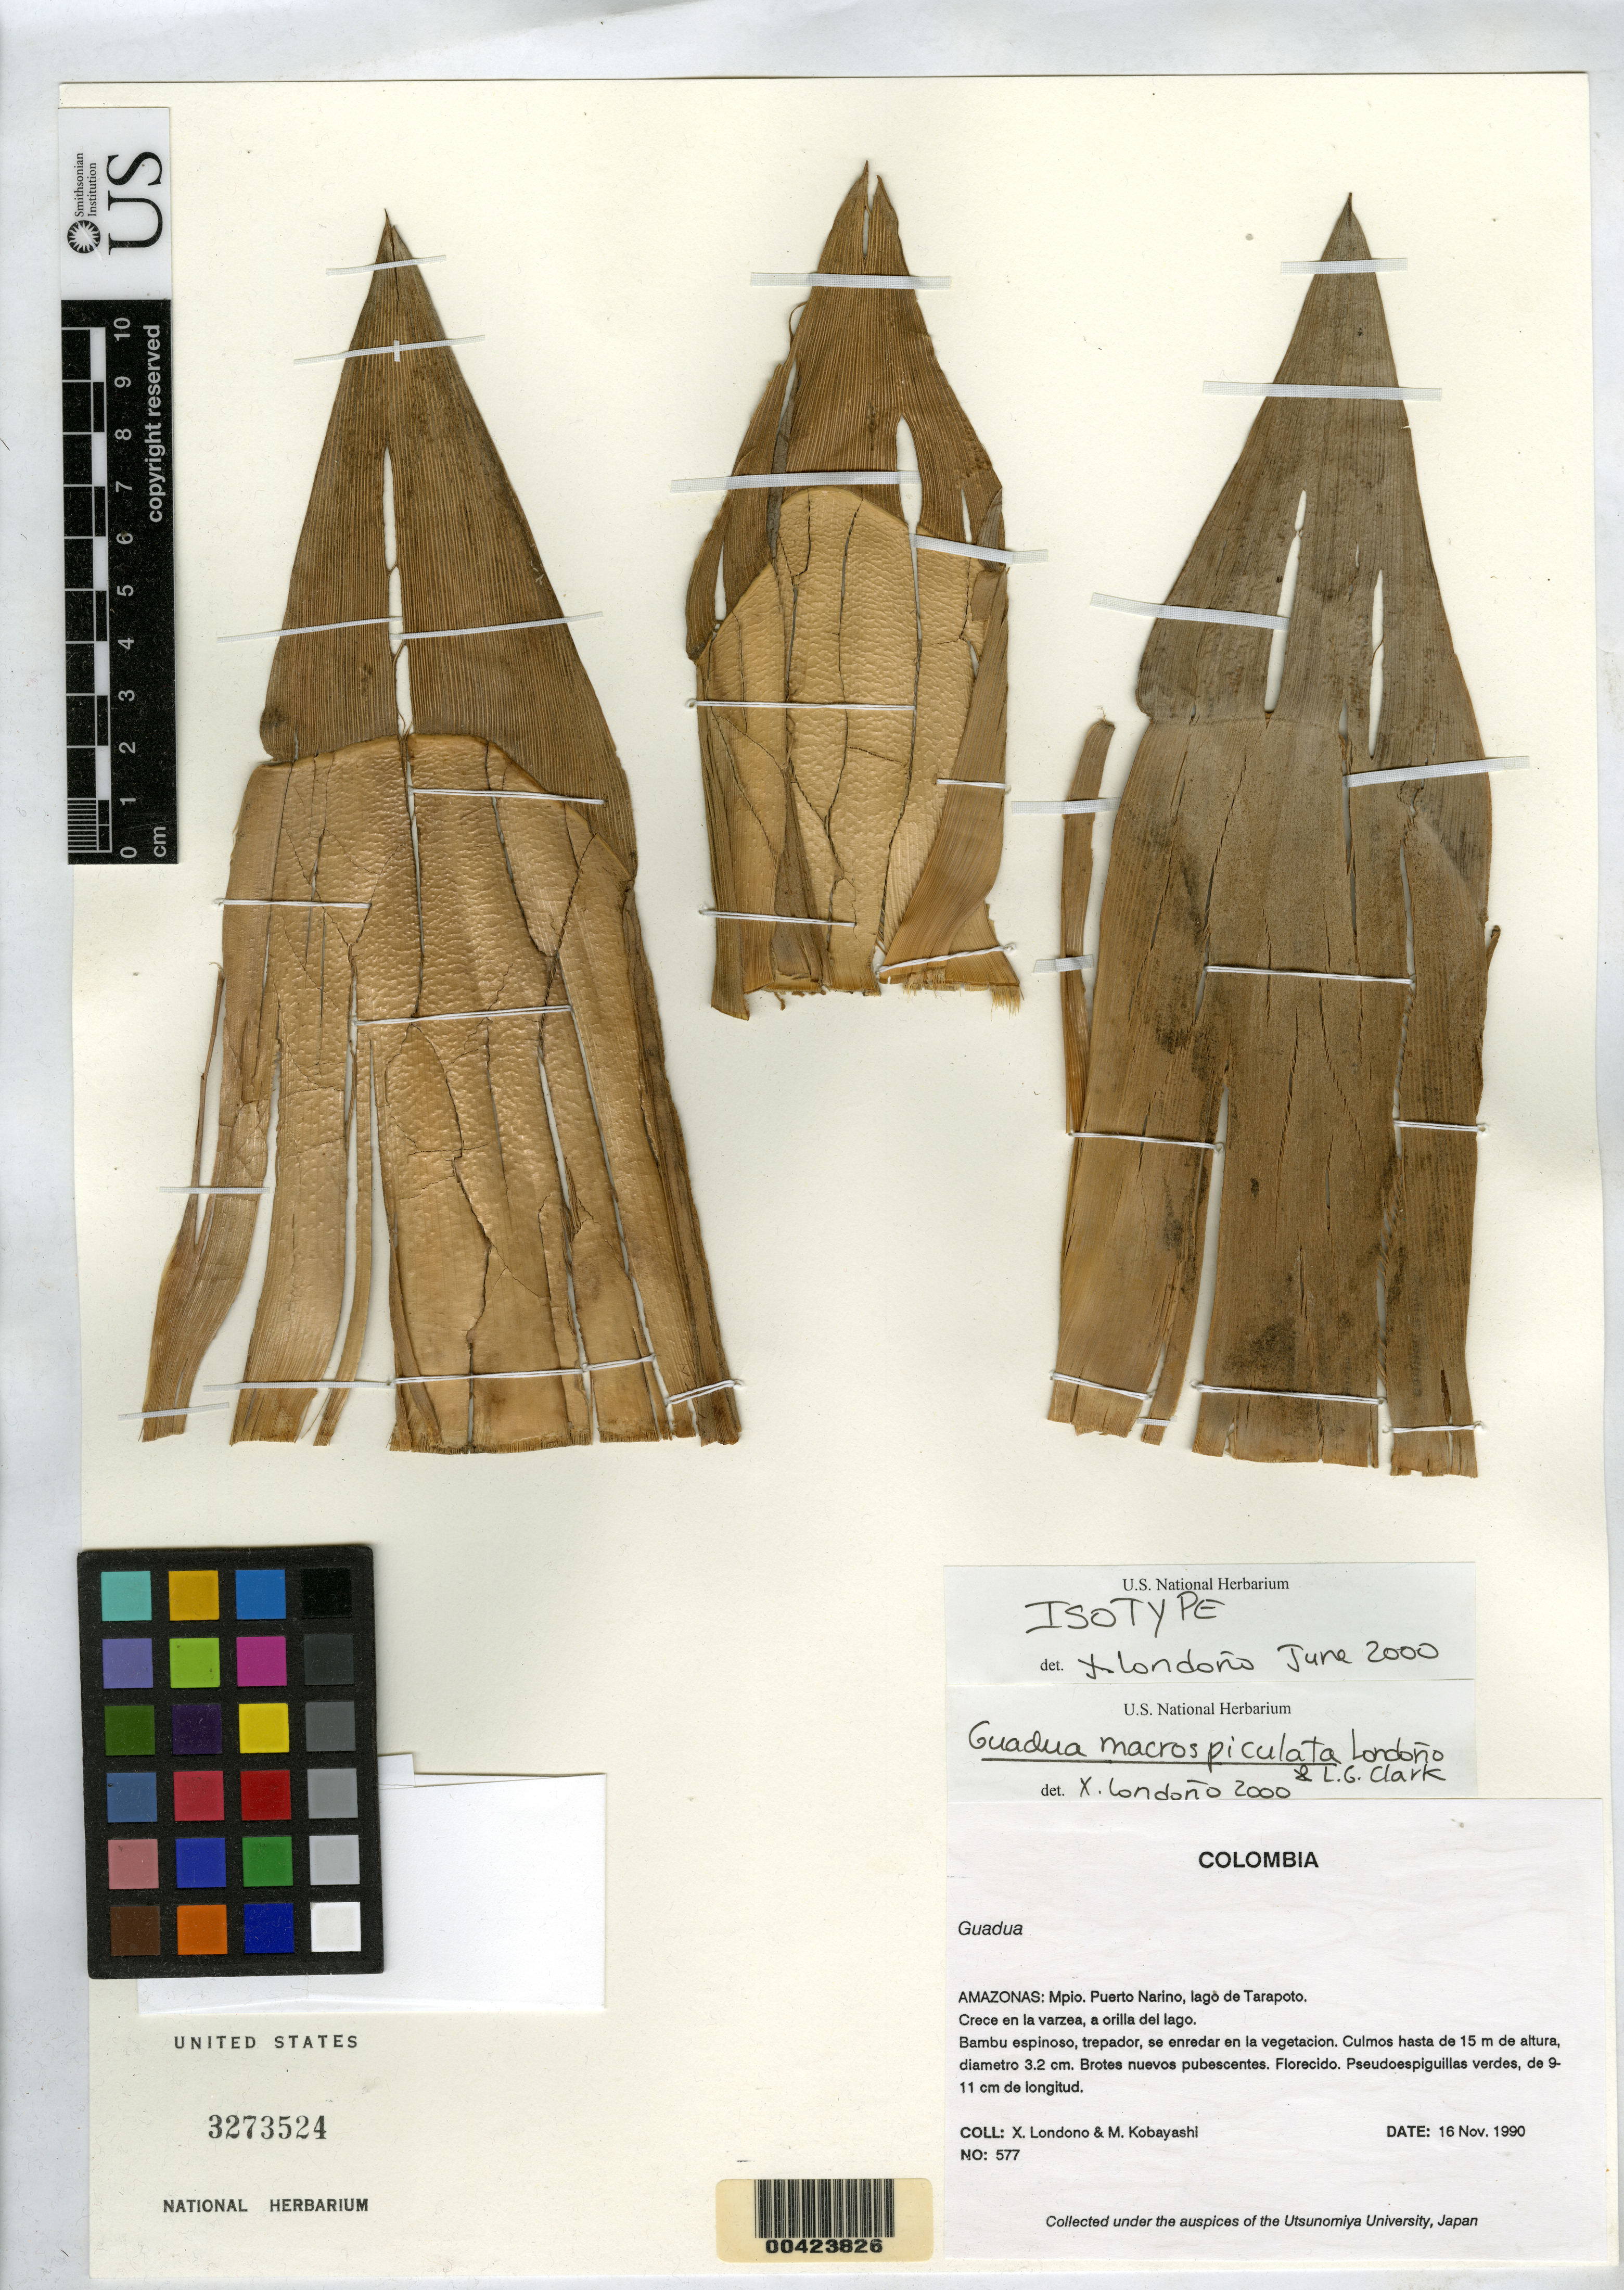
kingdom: Plantae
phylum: Tracheophyta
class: Liliopsida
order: Poales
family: Poaceae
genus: Guadua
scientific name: Guadua macrospiculata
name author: Londoño & L.G. Clark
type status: Isotype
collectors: X. Londoño & M. Kobayashi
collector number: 577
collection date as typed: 16 Nov 1990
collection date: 1990-11-16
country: Colombia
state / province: Amazônas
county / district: Puerto Nariño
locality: Lago de Tarapoto.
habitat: crece en varzea, a orilla del lago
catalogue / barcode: US 3273524